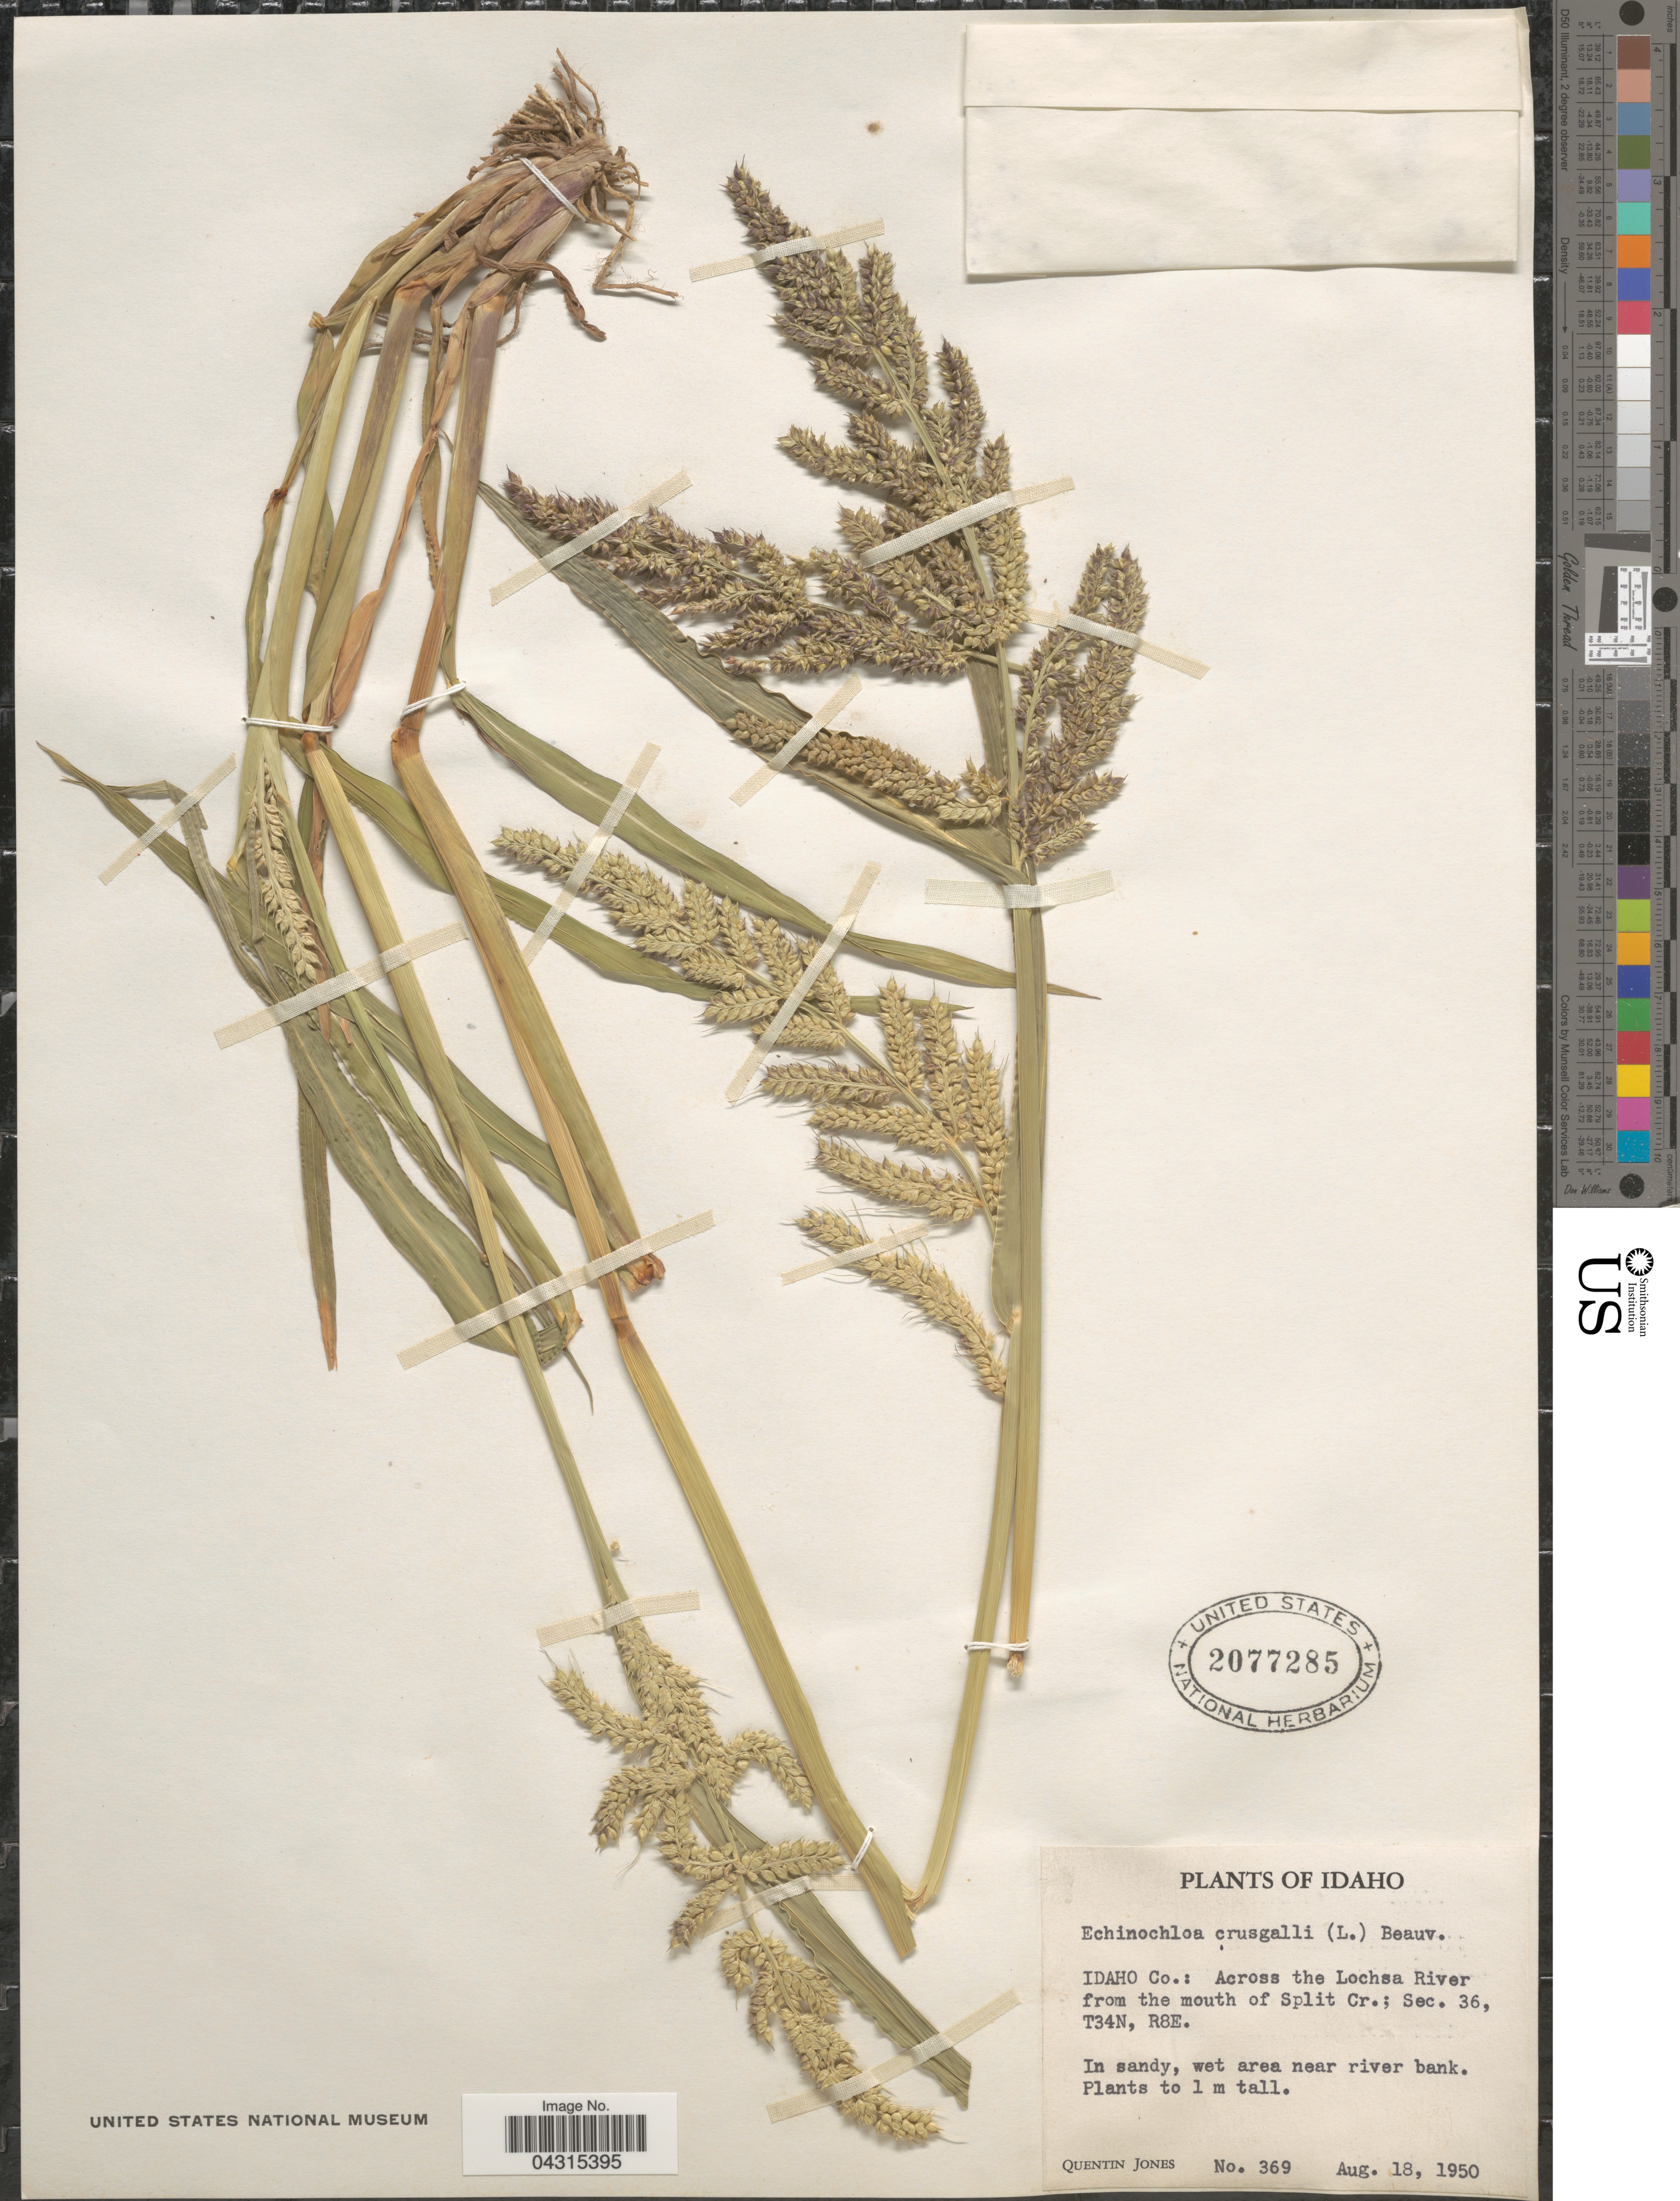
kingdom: Plantae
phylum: Tracheophyta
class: Liliopsida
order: Poales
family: Poaceae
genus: Echinochloa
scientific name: Echinochloa crus-galli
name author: (L.) P. Beauv.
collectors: Q. Jones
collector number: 369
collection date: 1950-08-18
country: United States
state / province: Idaho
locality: Idaho Co.: Across the Lochsa River from the mouth of Split Cr.; Sec. 36, T34N, R8E.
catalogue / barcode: US 2077285